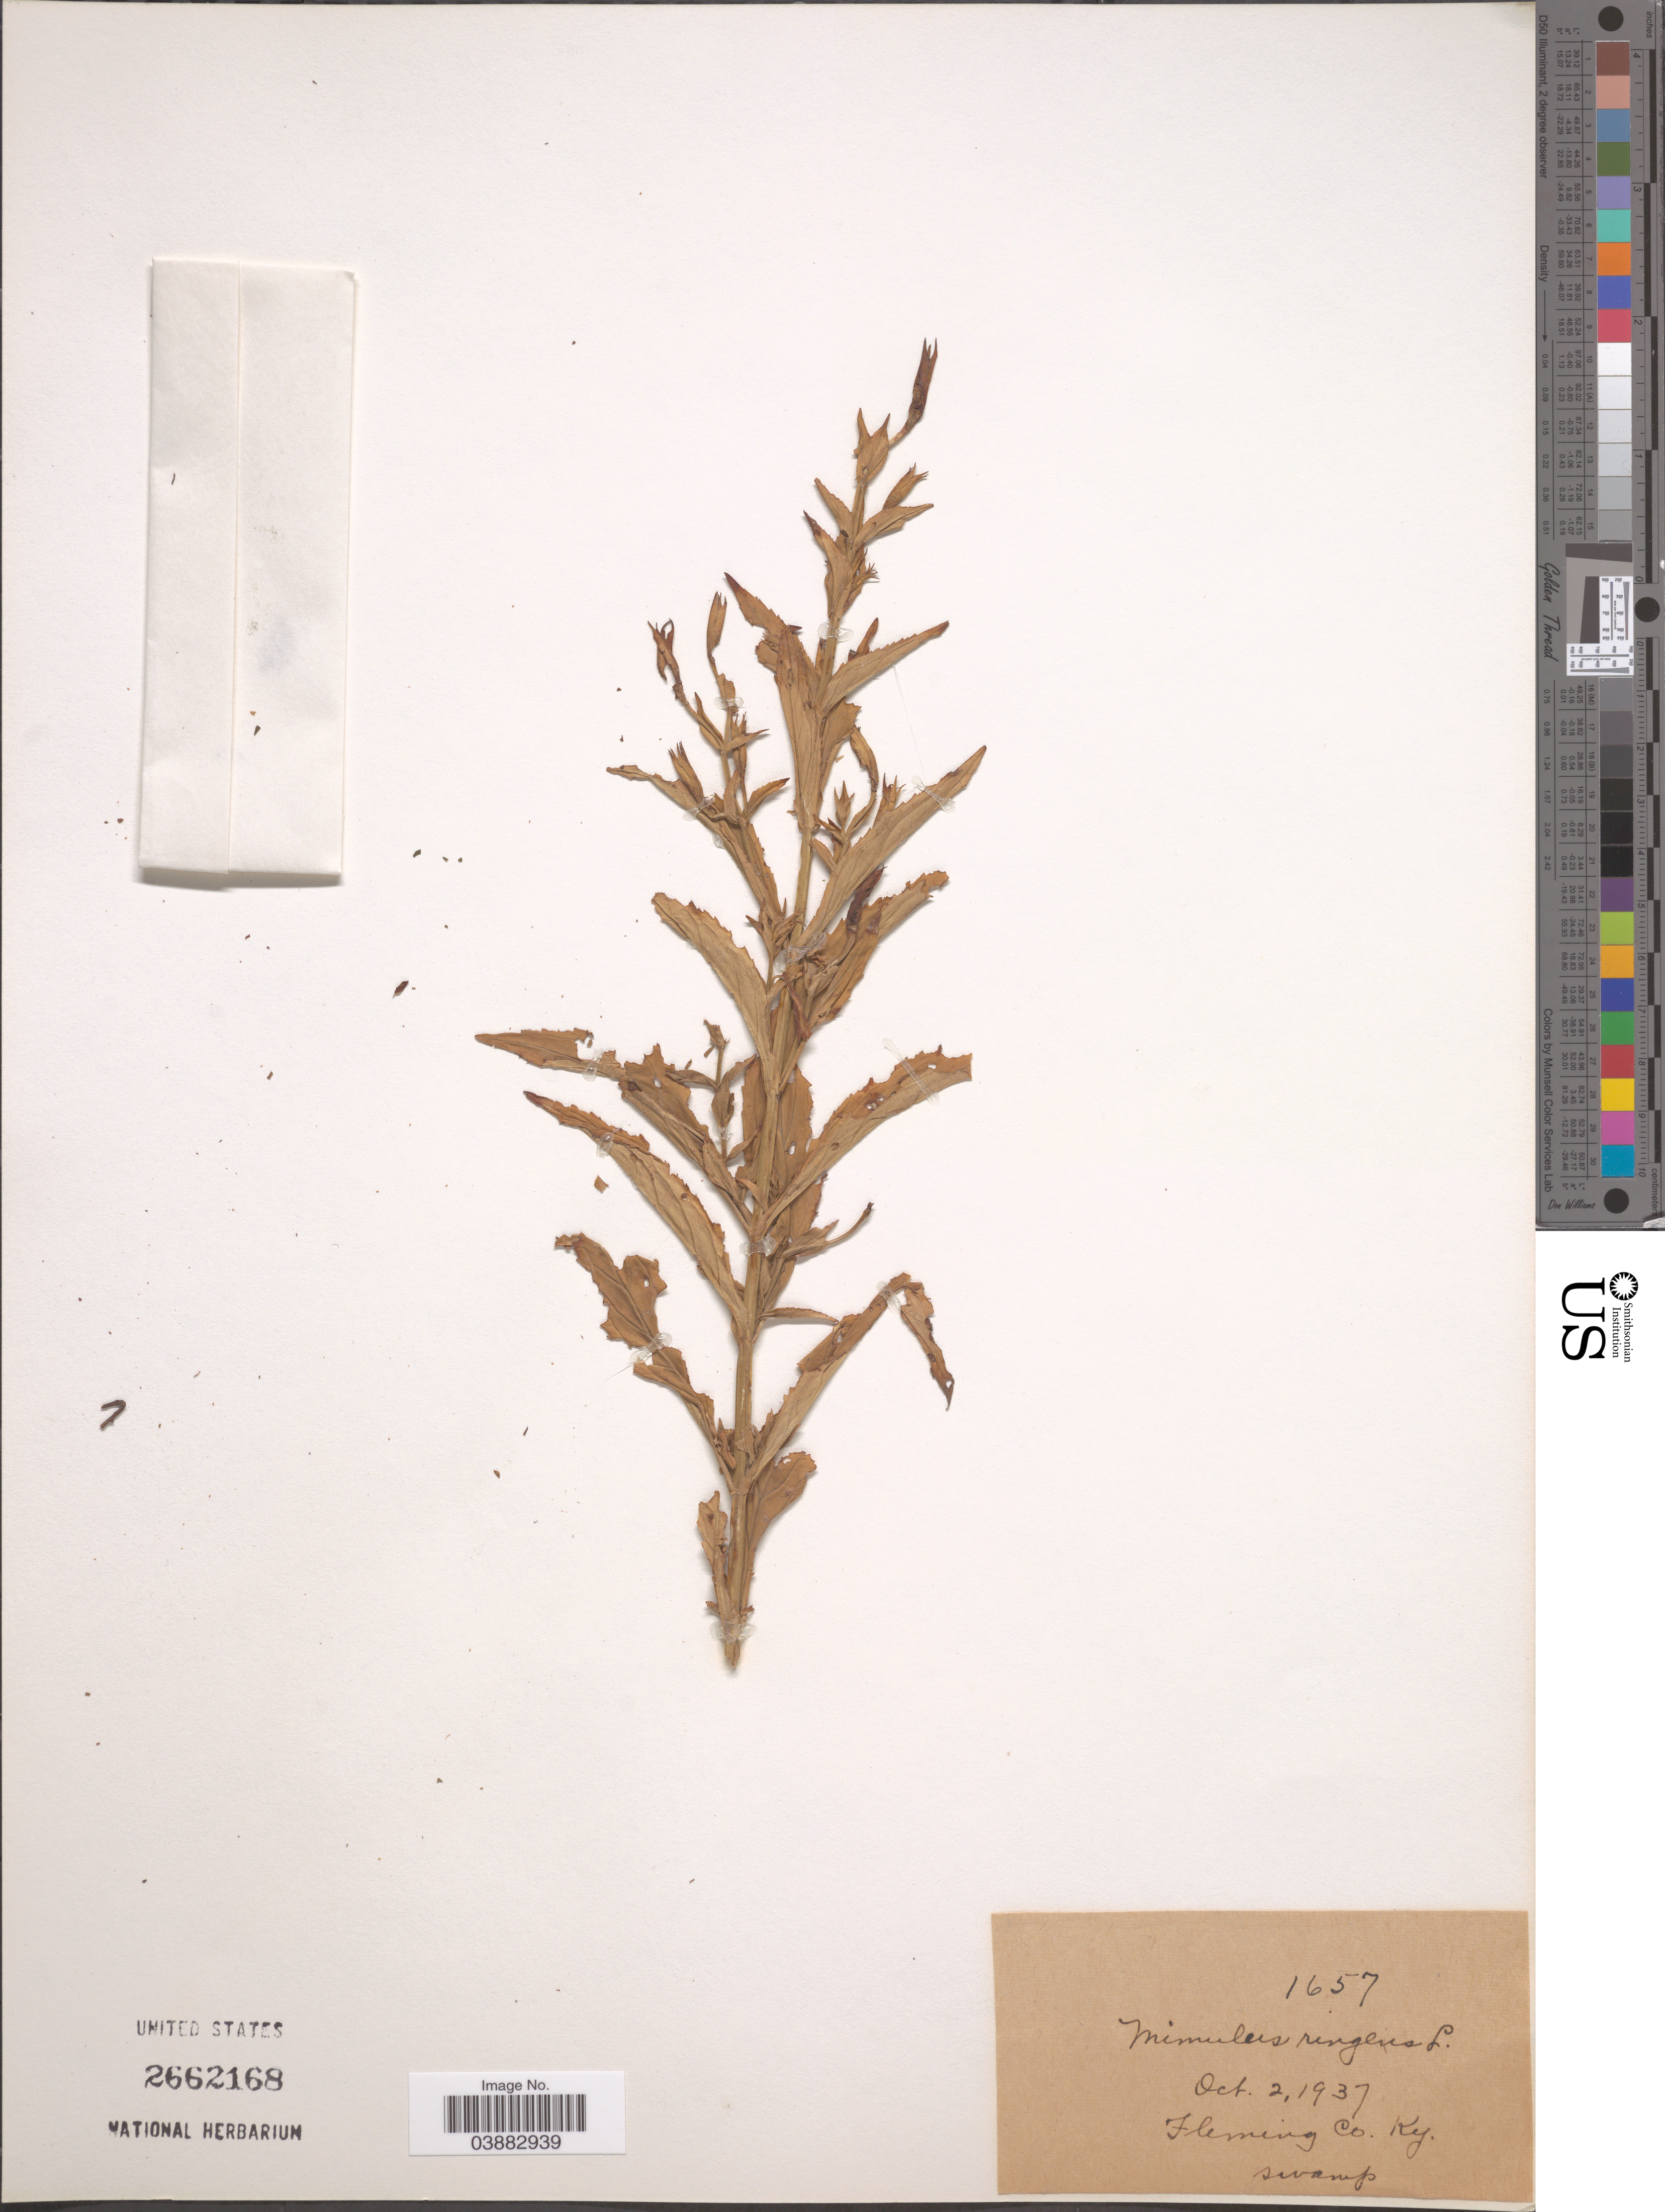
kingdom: Plantae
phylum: Tracheophyta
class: Magnoliopsida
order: Lamiales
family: Phrymaceae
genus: Mimulus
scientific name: Mimulus ringens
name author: L.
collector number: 1657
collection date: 1937-10-02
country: United States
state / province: Kentucky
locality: Fleming Co.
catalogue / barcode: US 2662168